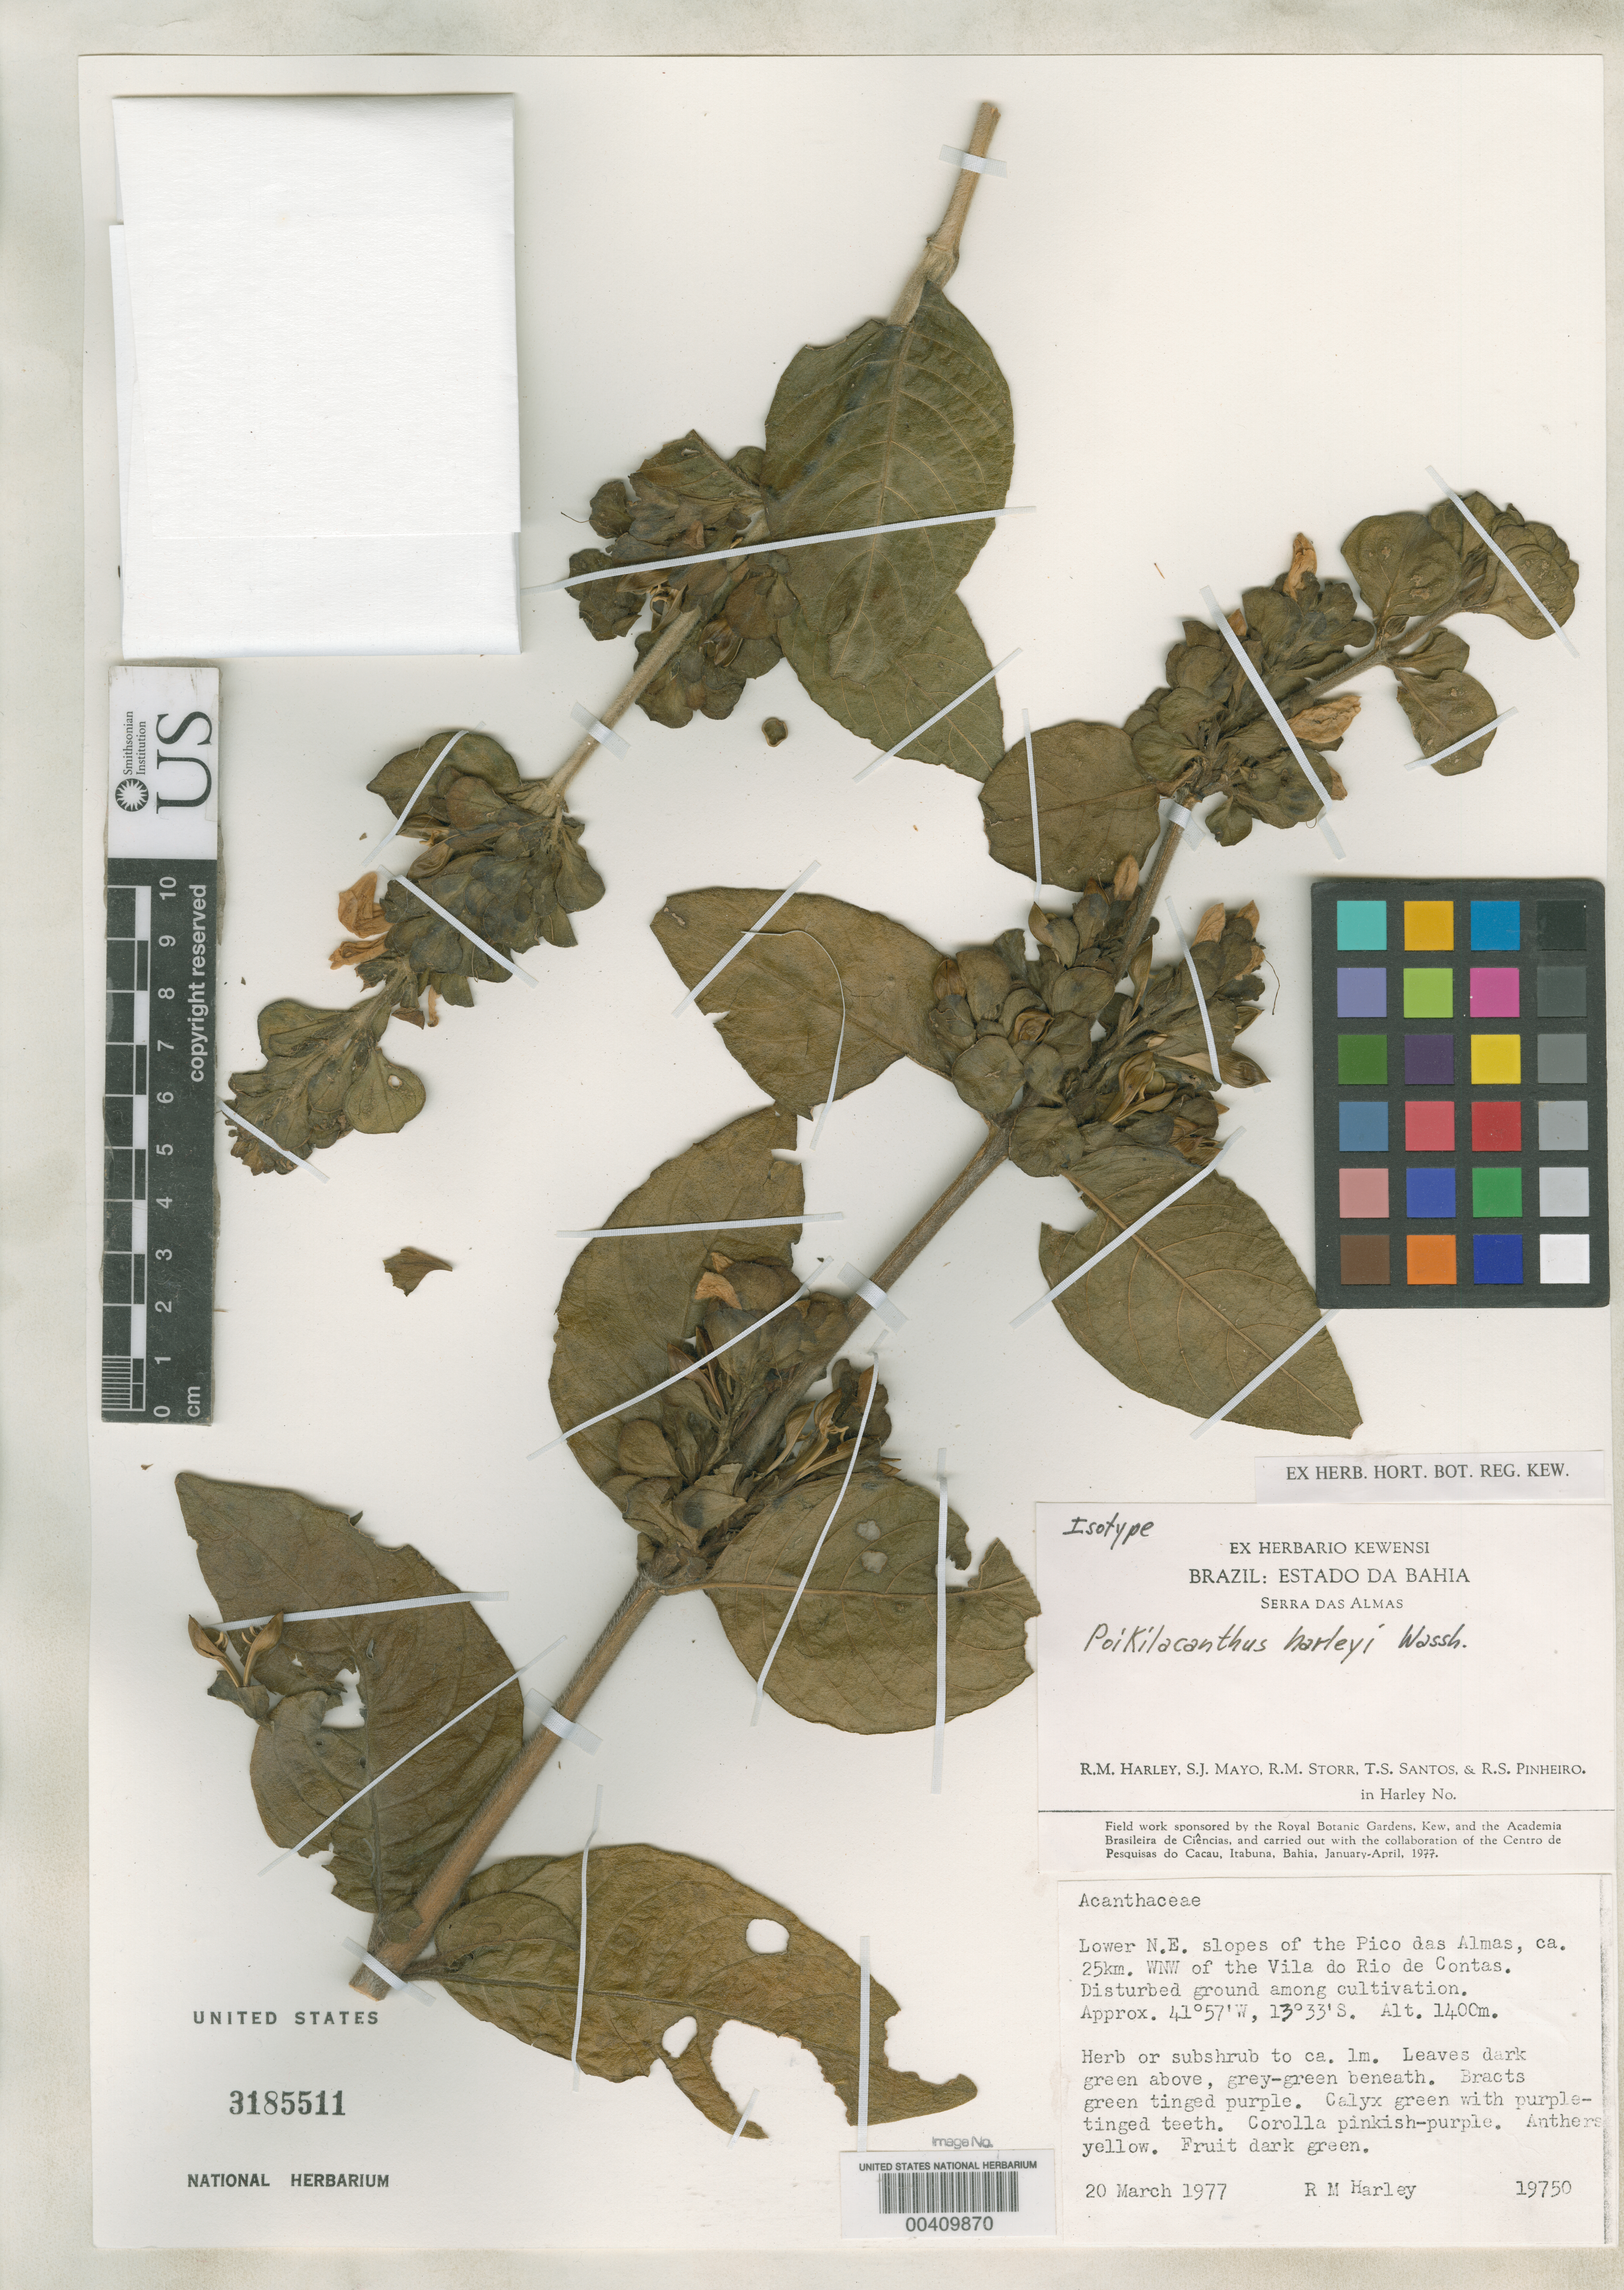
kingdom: Plantae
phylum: Tracheophyta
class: Magnoliopsida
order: Lamiales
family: Acanthaceae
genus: Poikilacanthus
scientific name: Poikilacanthus harleyi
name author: Wassh.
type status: Isotype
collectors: R. M. Harley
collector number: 19750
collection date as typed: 20 Mar 1977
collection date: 1977-03-20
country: Brazil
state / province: Bahia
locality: Serra das Almas, lower NE slopes of Pico das Almas, ca. 25 Almas, ca. km WNW of vila do Rio de Cxontas.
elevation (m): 1400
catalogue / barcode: US 3185511